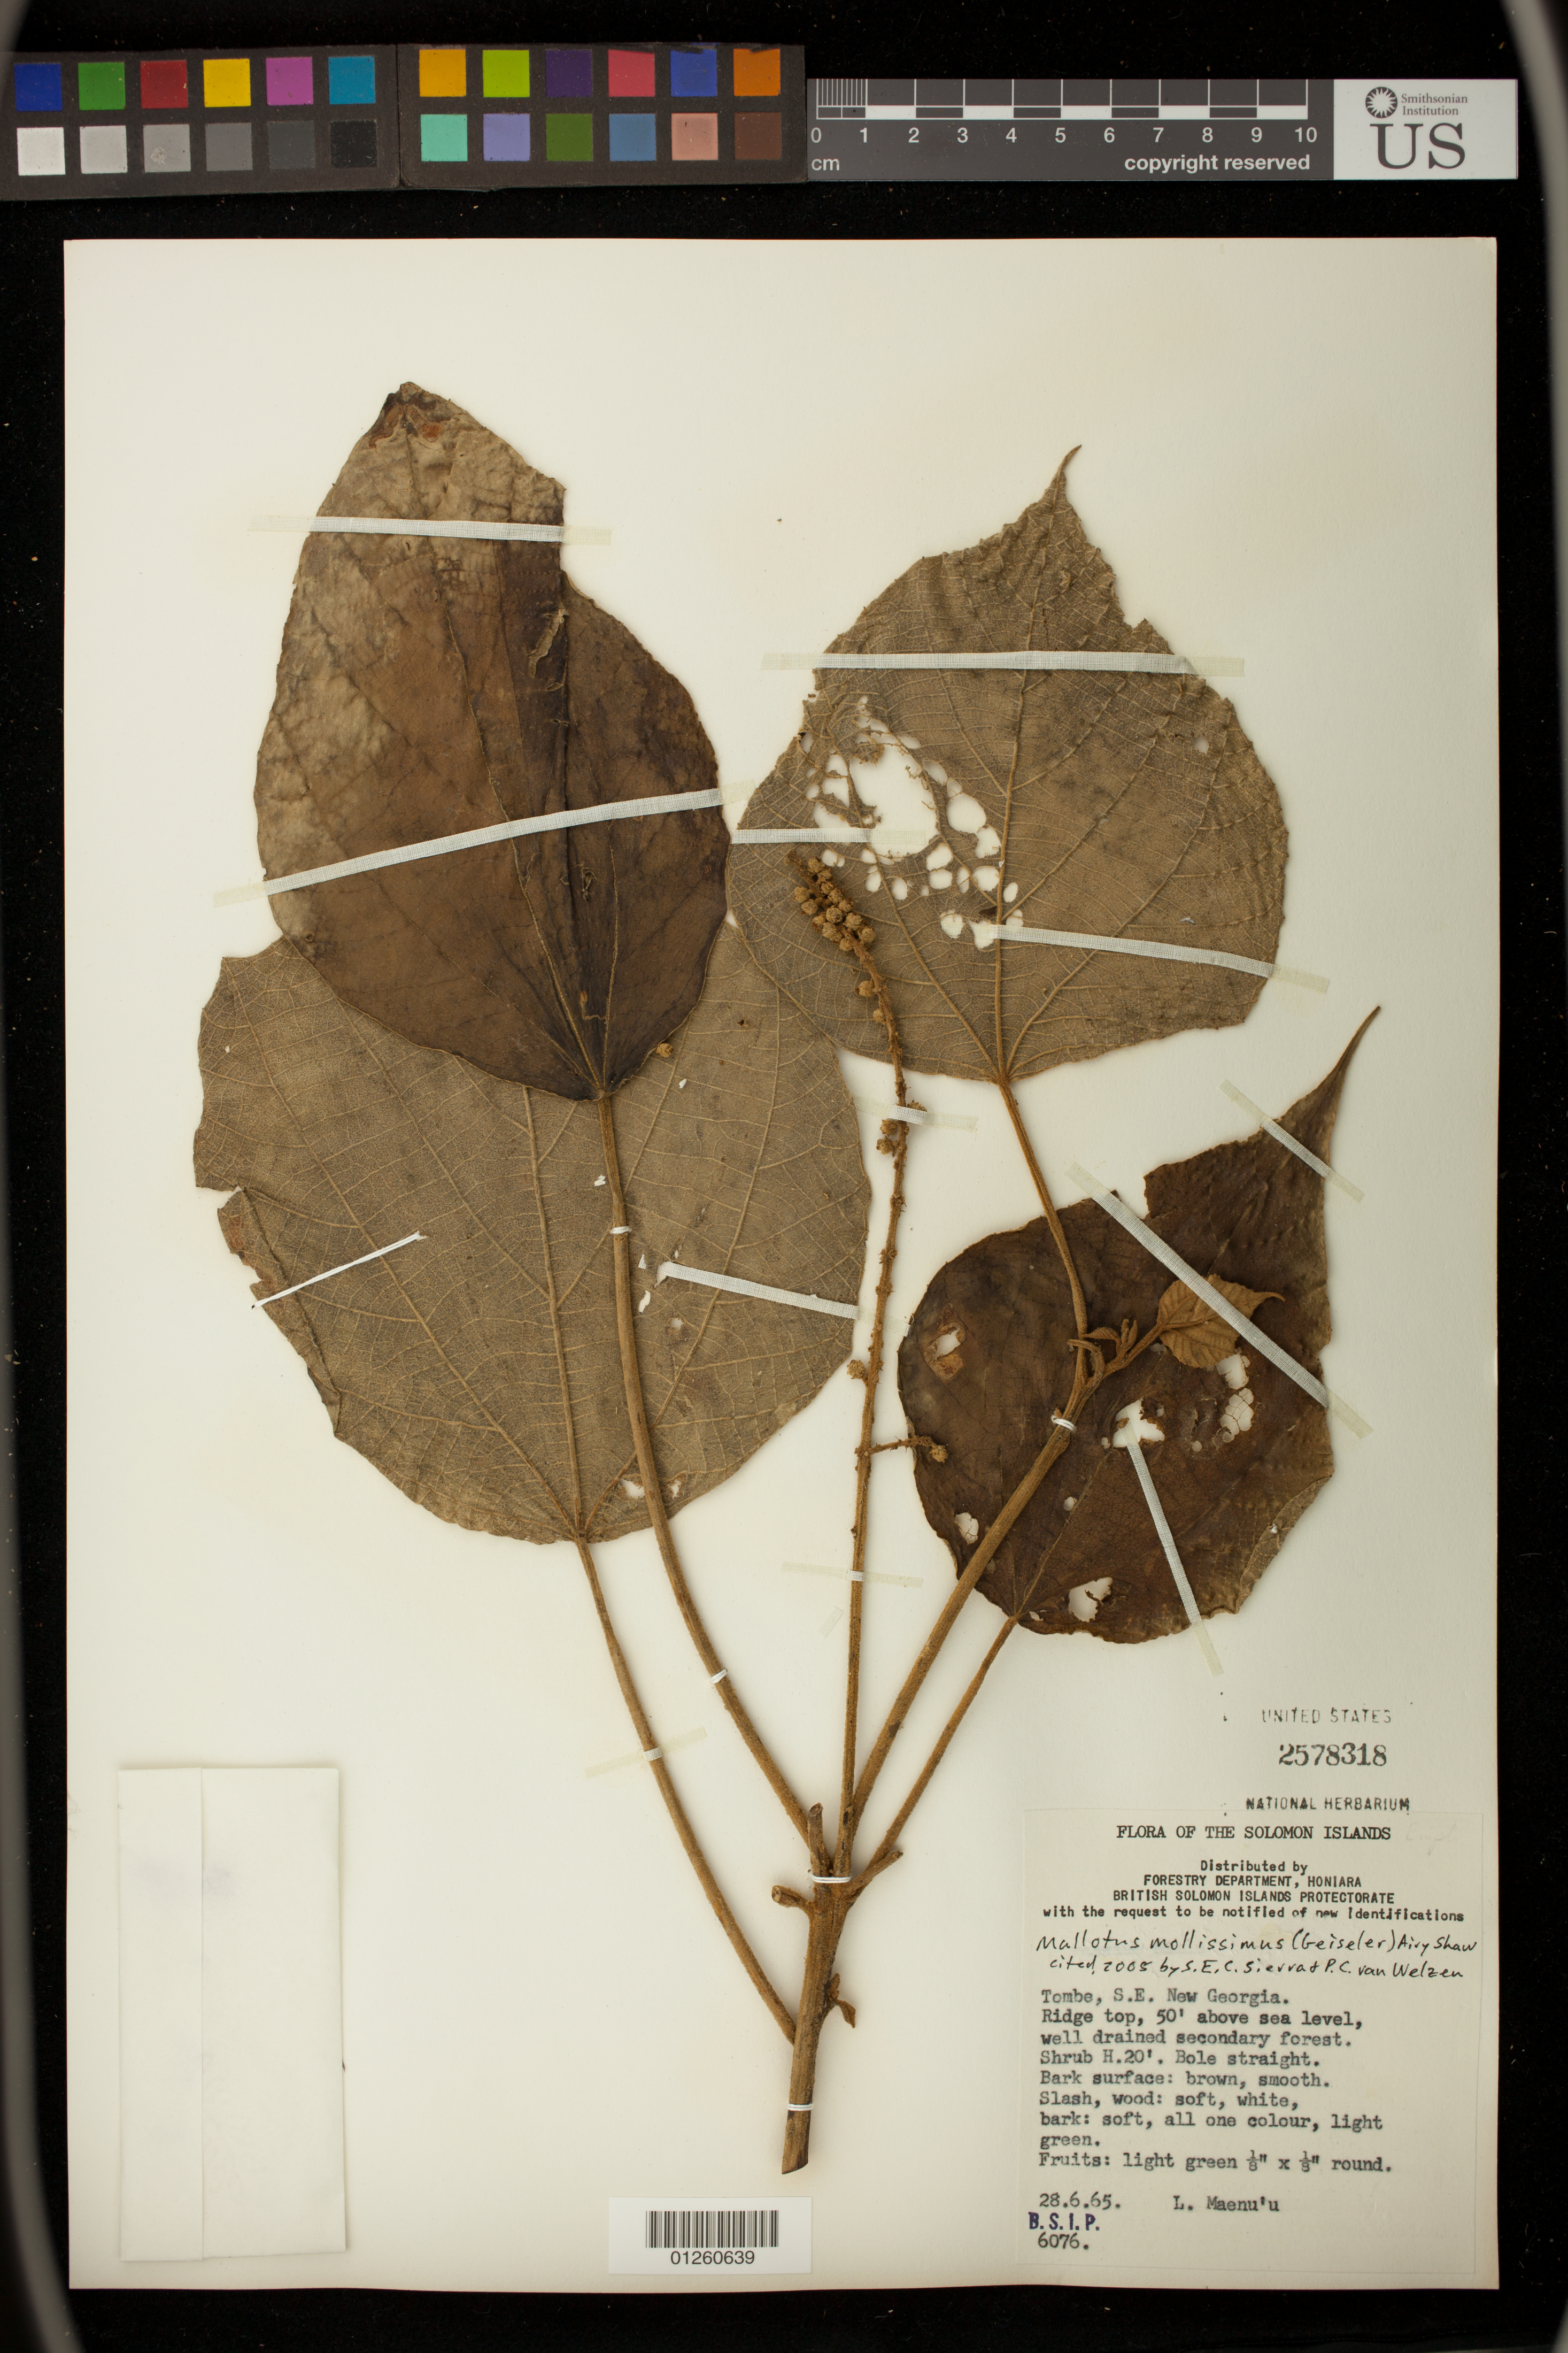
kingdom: Plantae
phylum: Tracheophyta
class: Magnoliopsida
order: Malpighiales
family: Euphorbiaceae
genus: Mallotus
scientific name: Mallotus mollissimus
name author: (Geiseler) Airy Shaw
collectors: L. Maenu'u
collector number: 6076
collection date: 1965-06-28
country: Solomon Islands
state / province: Solomon Islands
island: New Georgia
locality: Tombe, S.E. New Georgia.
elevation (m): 15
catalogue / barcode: US 2578318